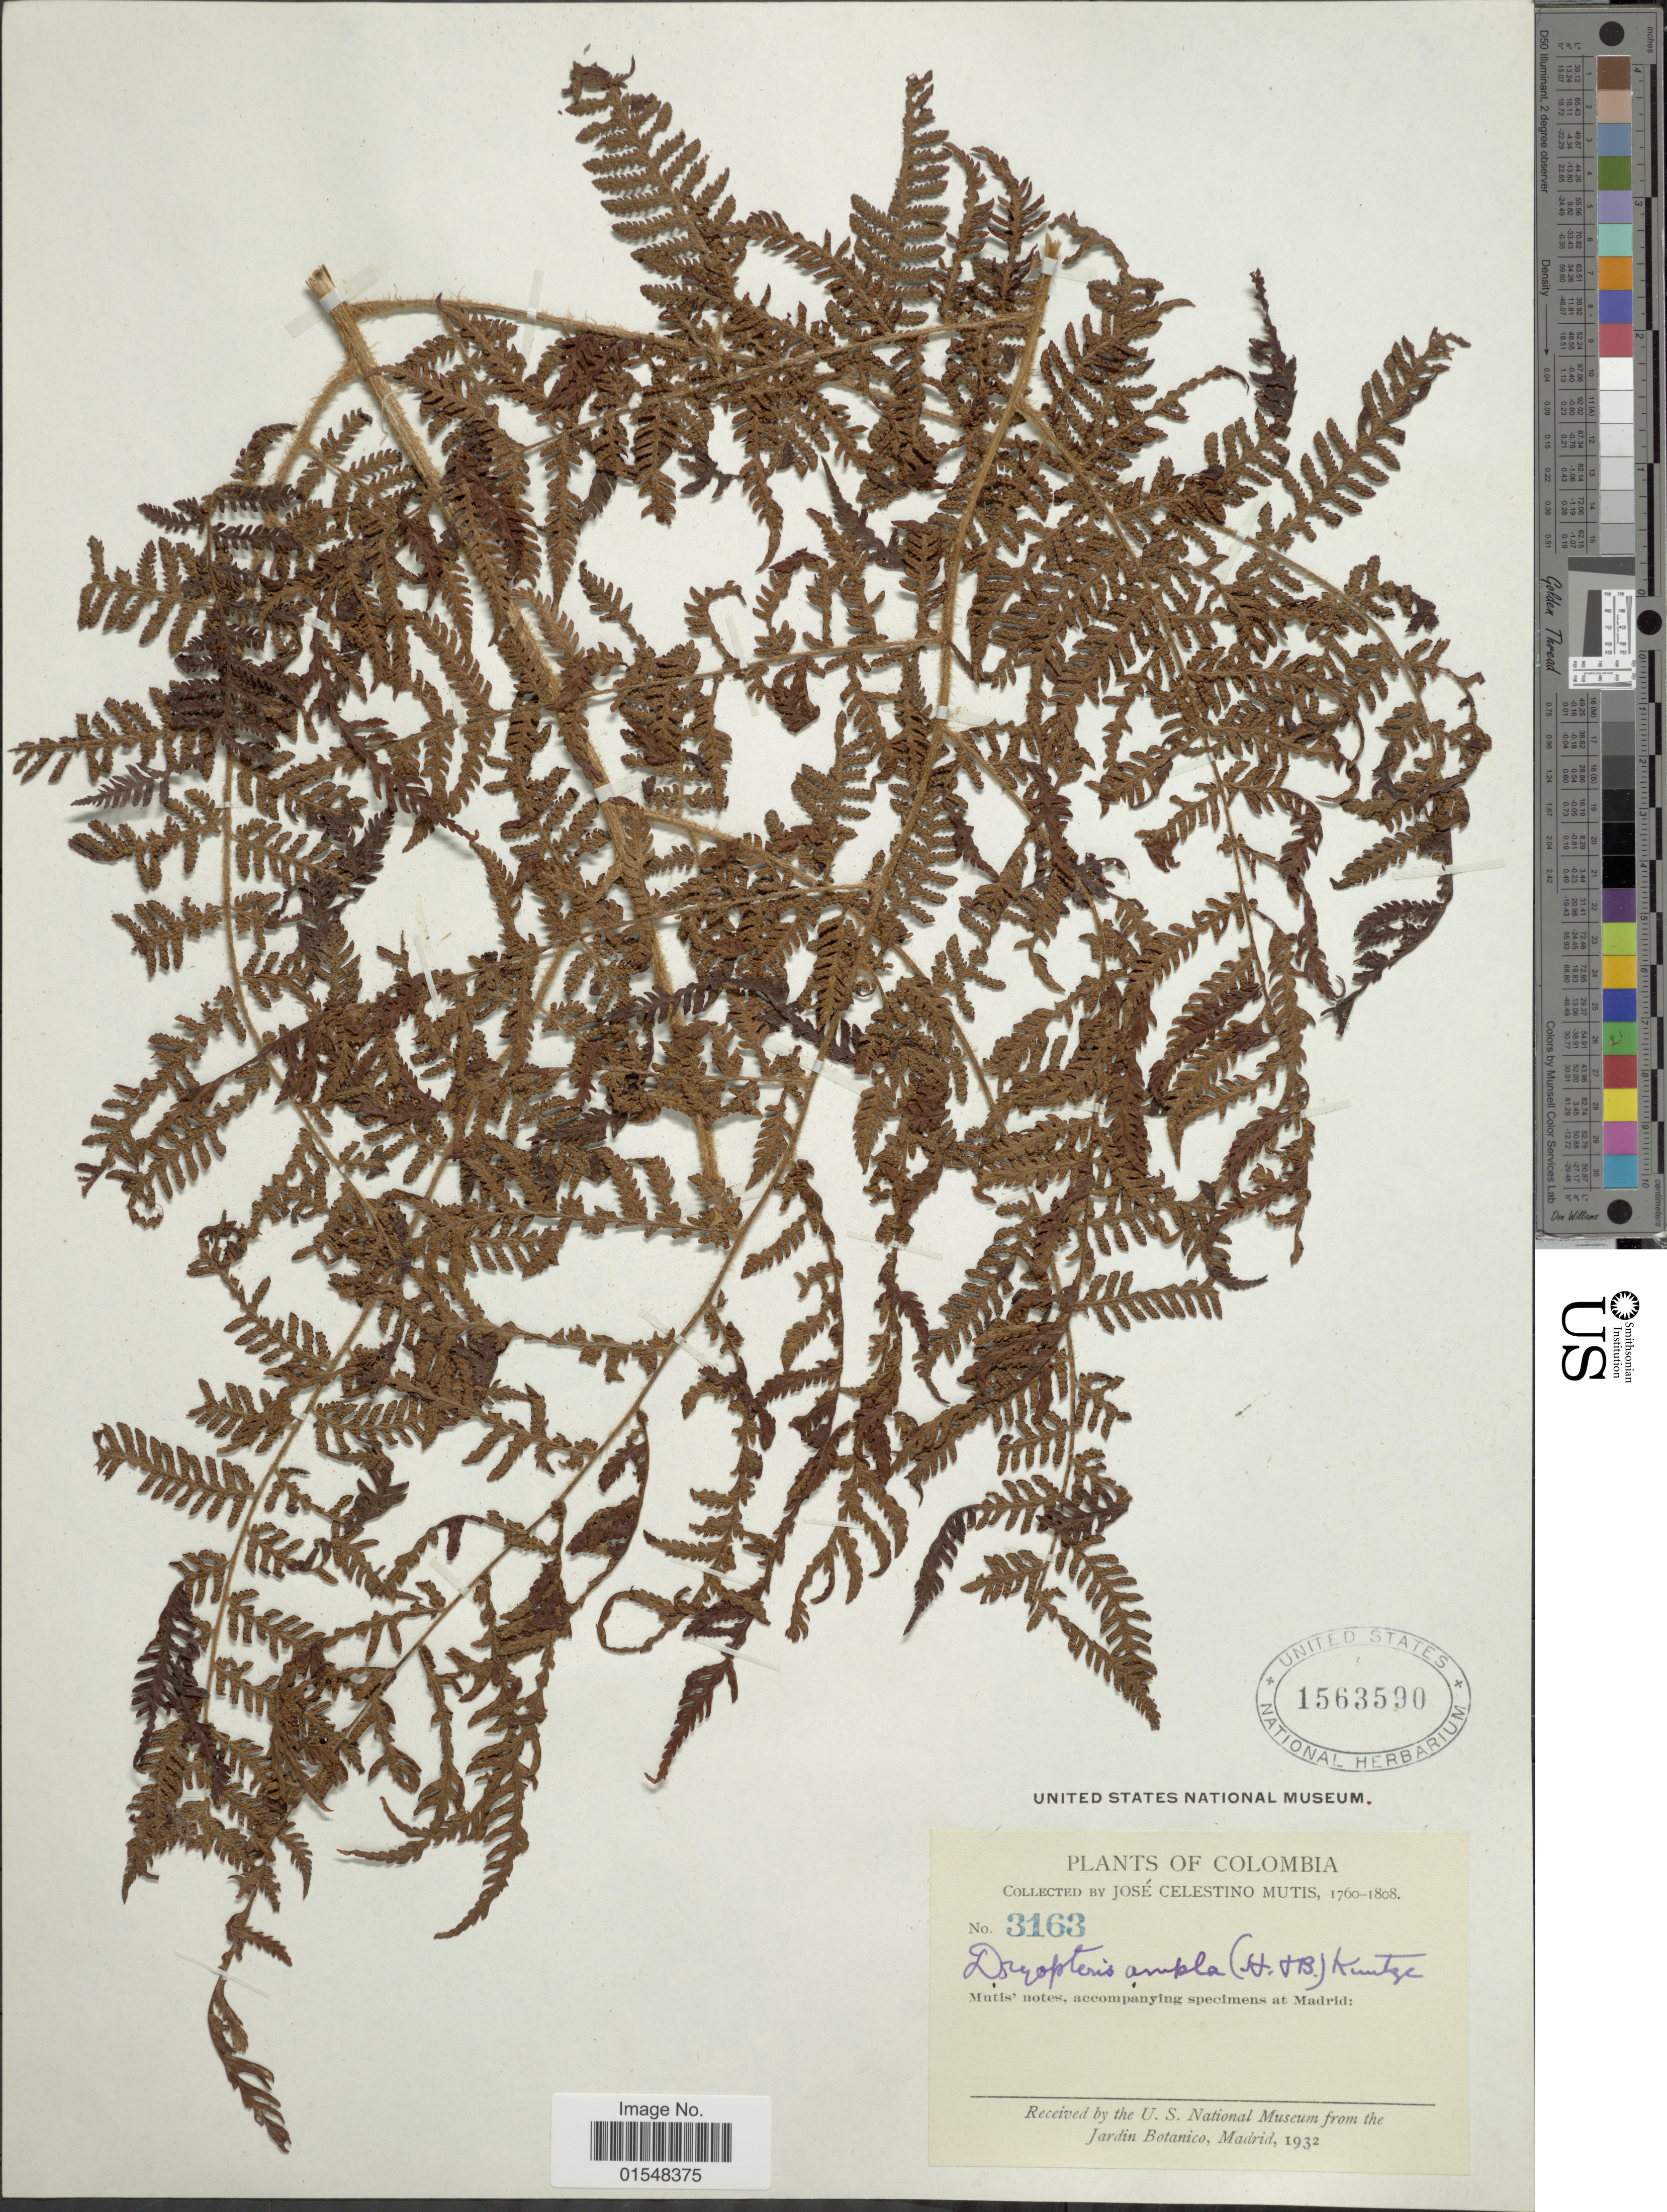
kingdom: Plantae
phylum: Tracheophyta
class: Polypodiopsida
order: Polypodiales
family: Dryopteridaceae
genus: Ctenitis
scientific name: Ctenitis sloanei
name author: (Poepp. ex Spreng.) C.V. Morton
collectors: J. C. B. Mutis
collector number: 3163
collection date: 1760/1808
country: Colombia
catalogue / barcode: US 1563590